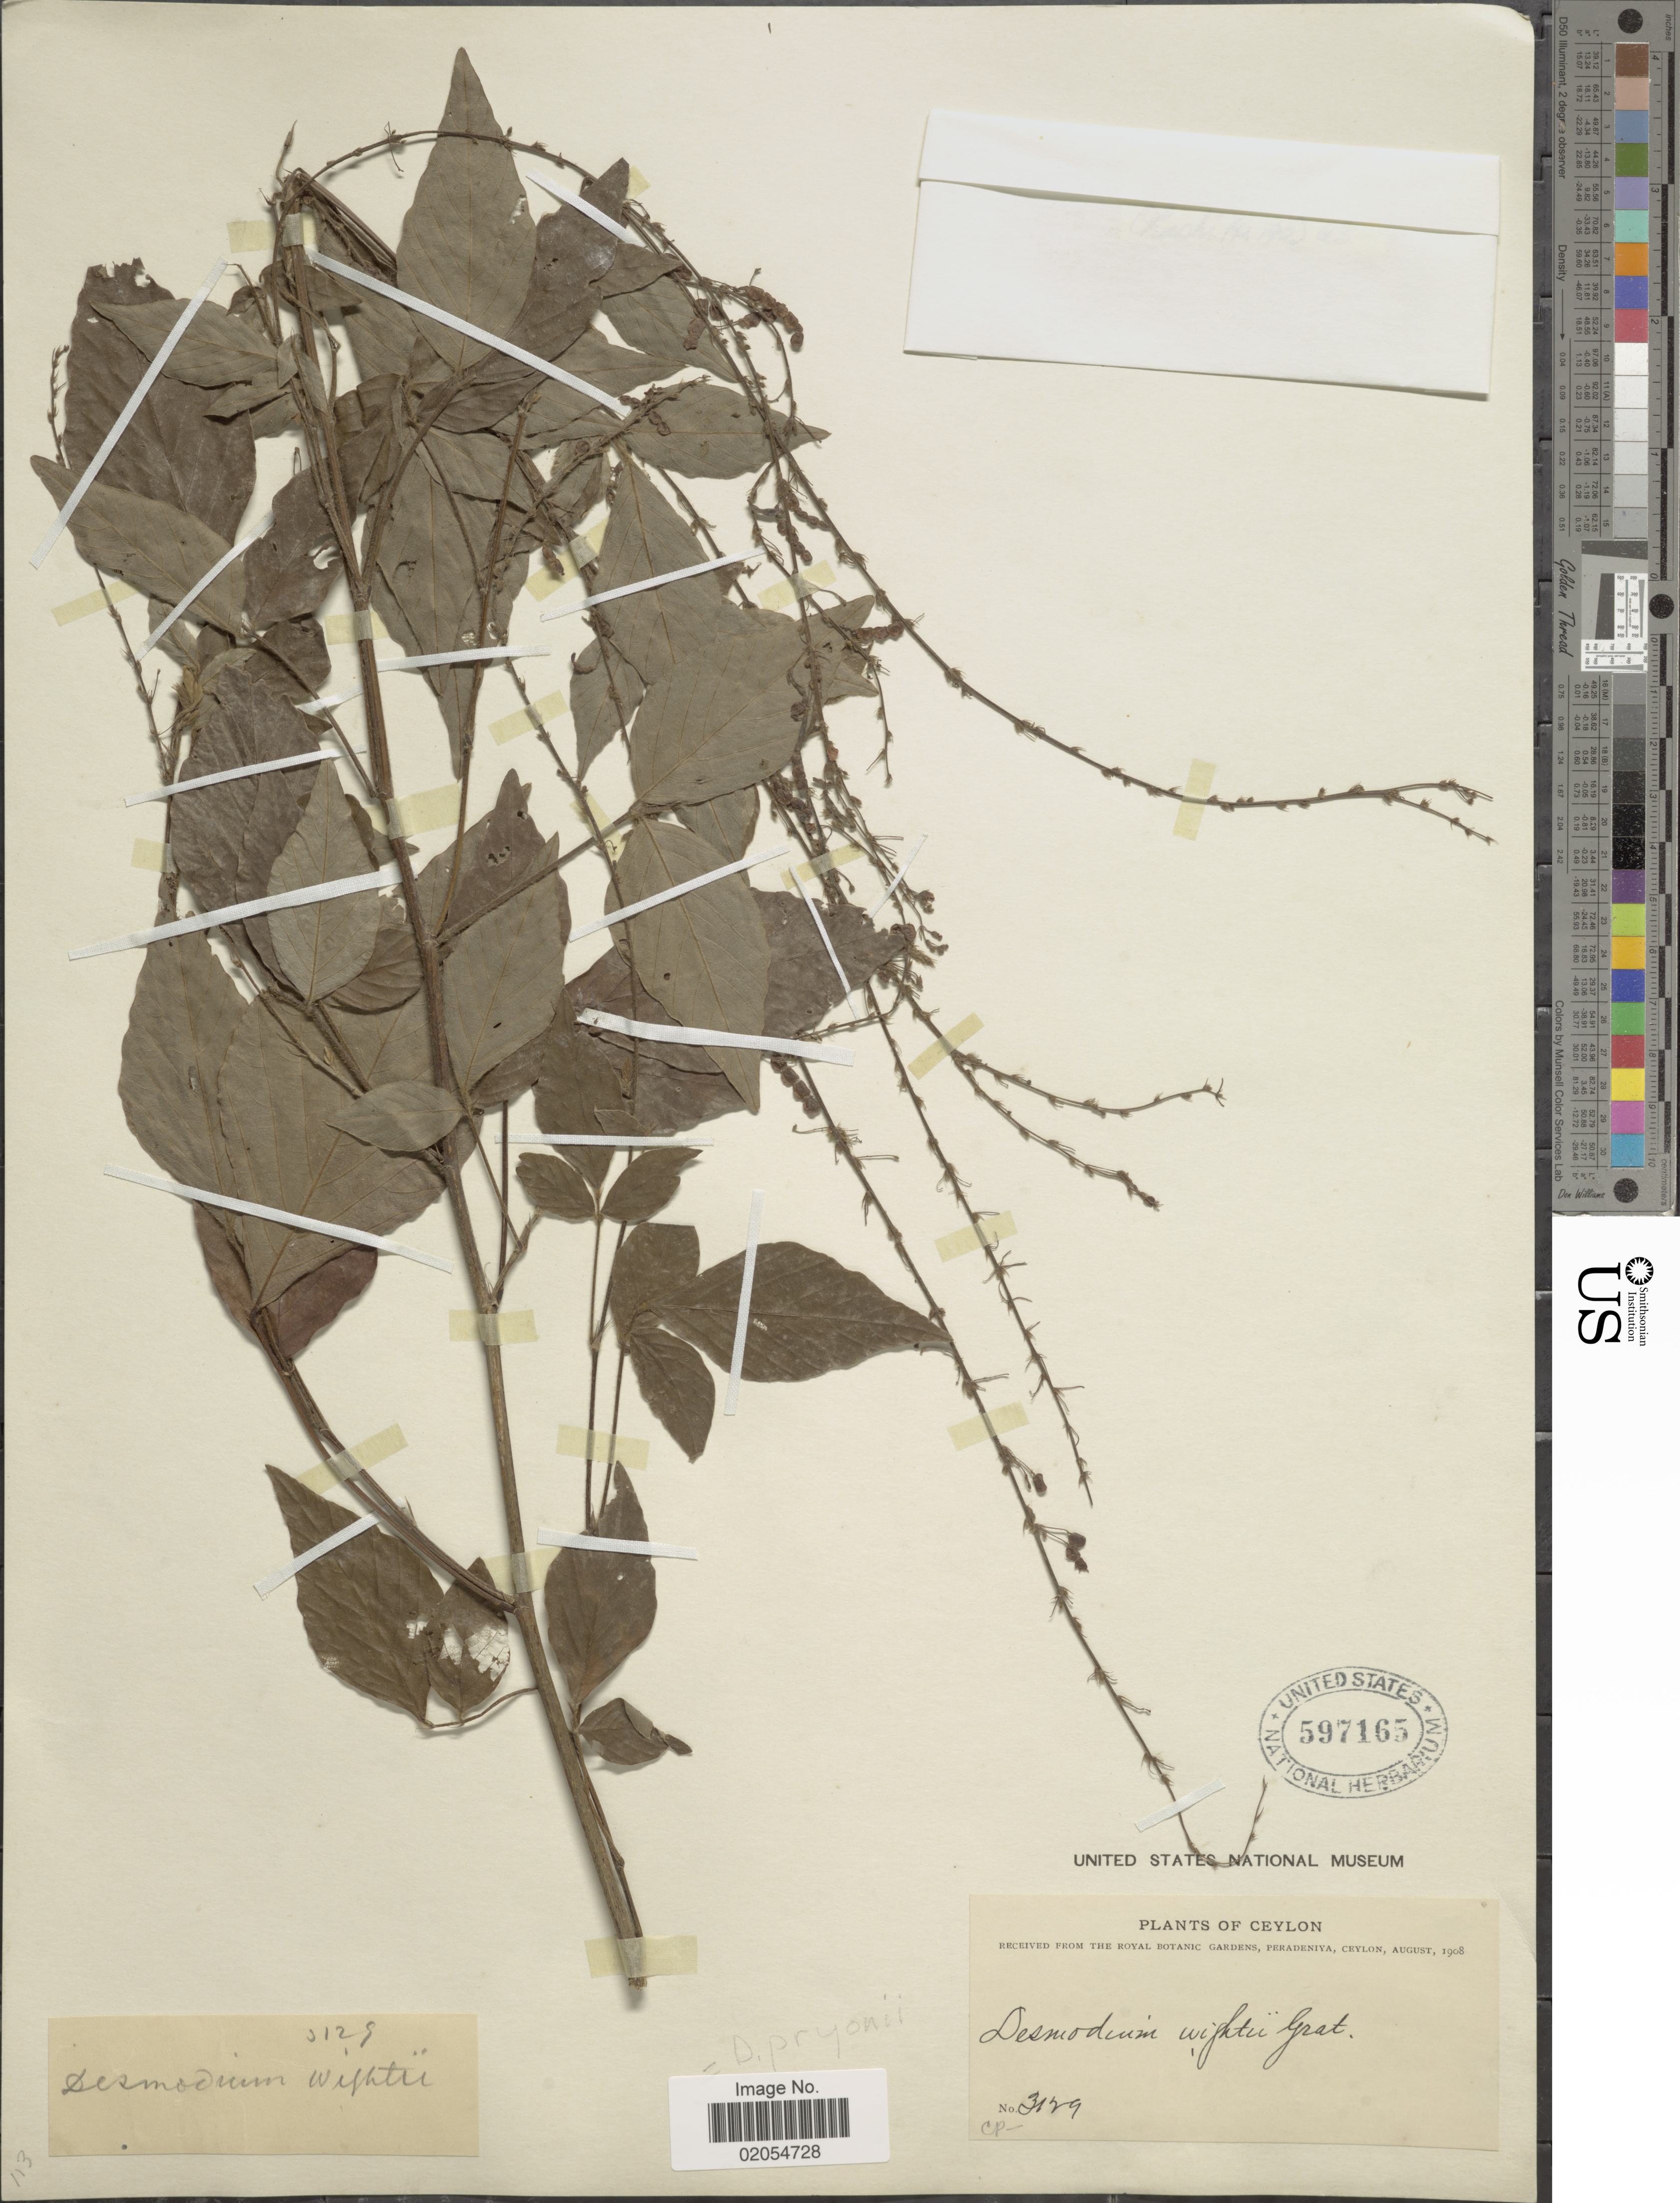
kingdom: Plantae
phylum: Tracheophyta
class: Magnoliopsida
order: Fabales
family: Fabaceae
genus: Pleurolobus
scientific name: Pleurolobus pryonii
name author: (DC.) H. Ohashi & K. Ohashi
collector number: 3129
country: Sri Lanka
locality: Ceylon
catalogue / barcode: US 597165